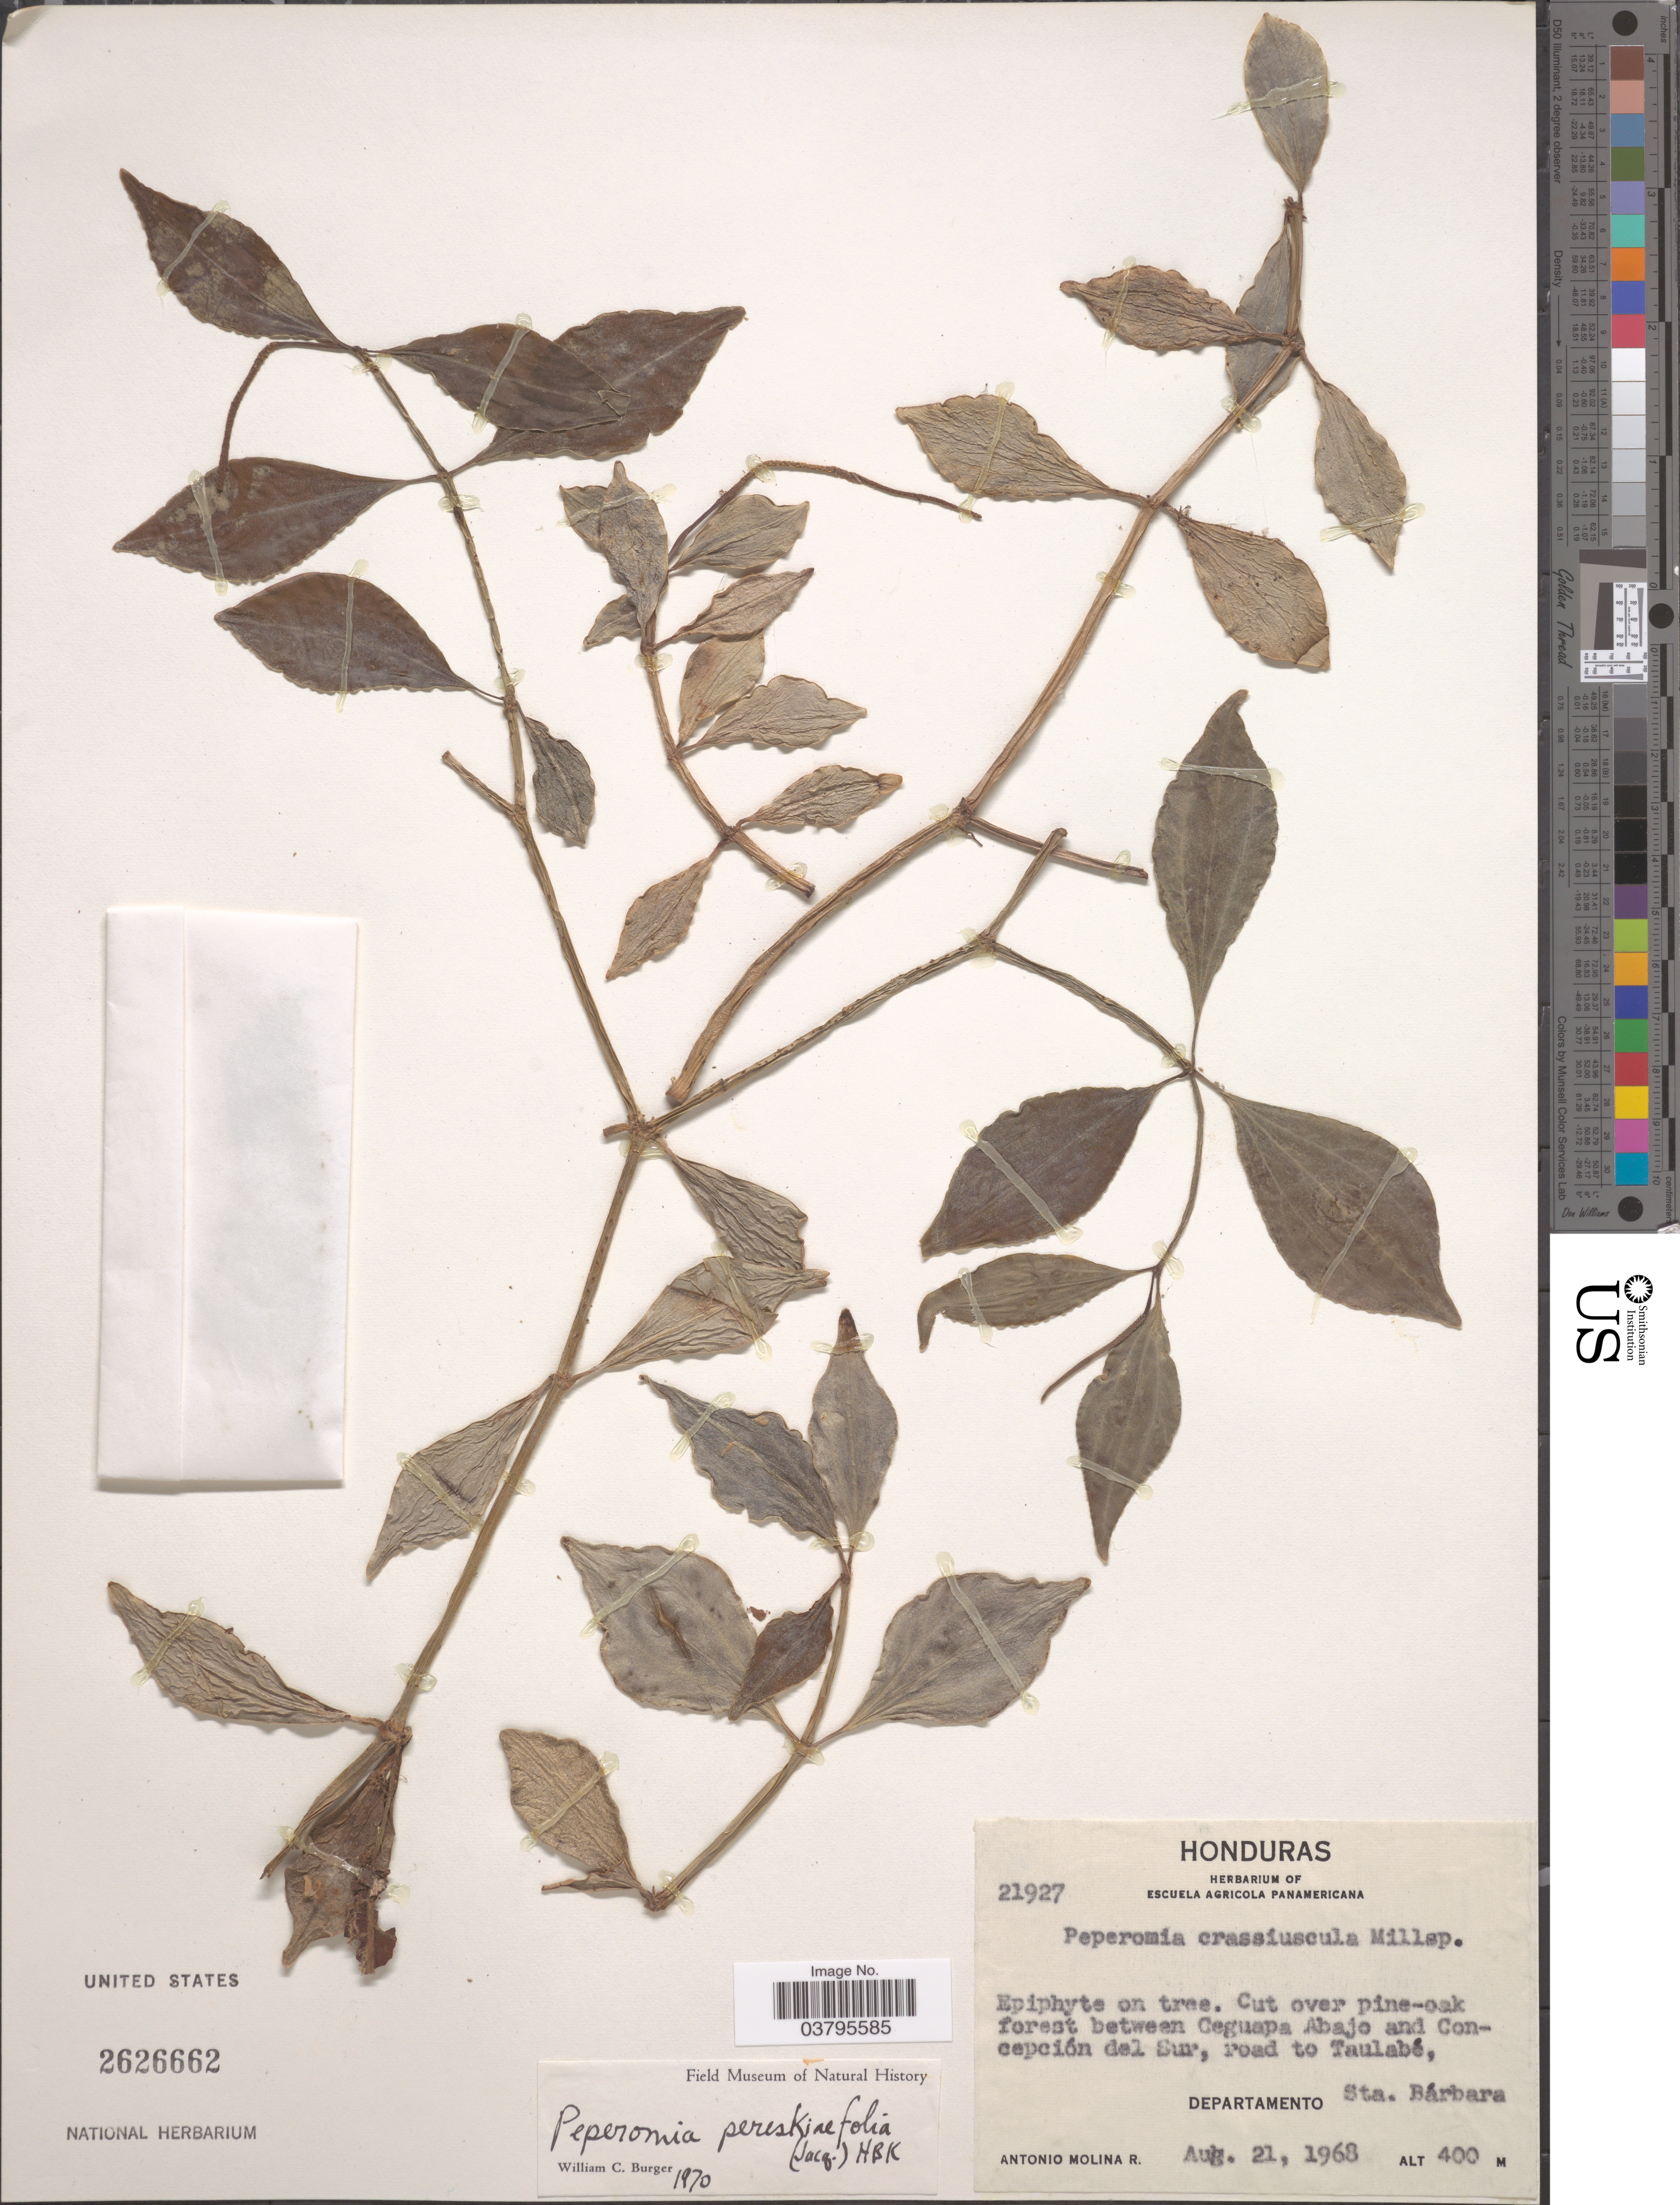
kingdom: Plantae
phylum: Tracheophyta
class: Magnoliopsida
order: Piperales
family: Piperaceae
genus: Peperomia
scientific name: Peperomia rhexiifolia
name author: C. DC.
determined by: Jiménez, José Estaban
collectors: A. Molina R.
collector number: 21927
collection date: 1968-08-21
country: Honduras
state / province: Santa Barbara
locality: Between Ceguapa Abaje and Concepción del Sur, road to Taulabé, Departamento Sta. Bárbara.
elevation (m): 400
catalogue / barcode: US 2626662